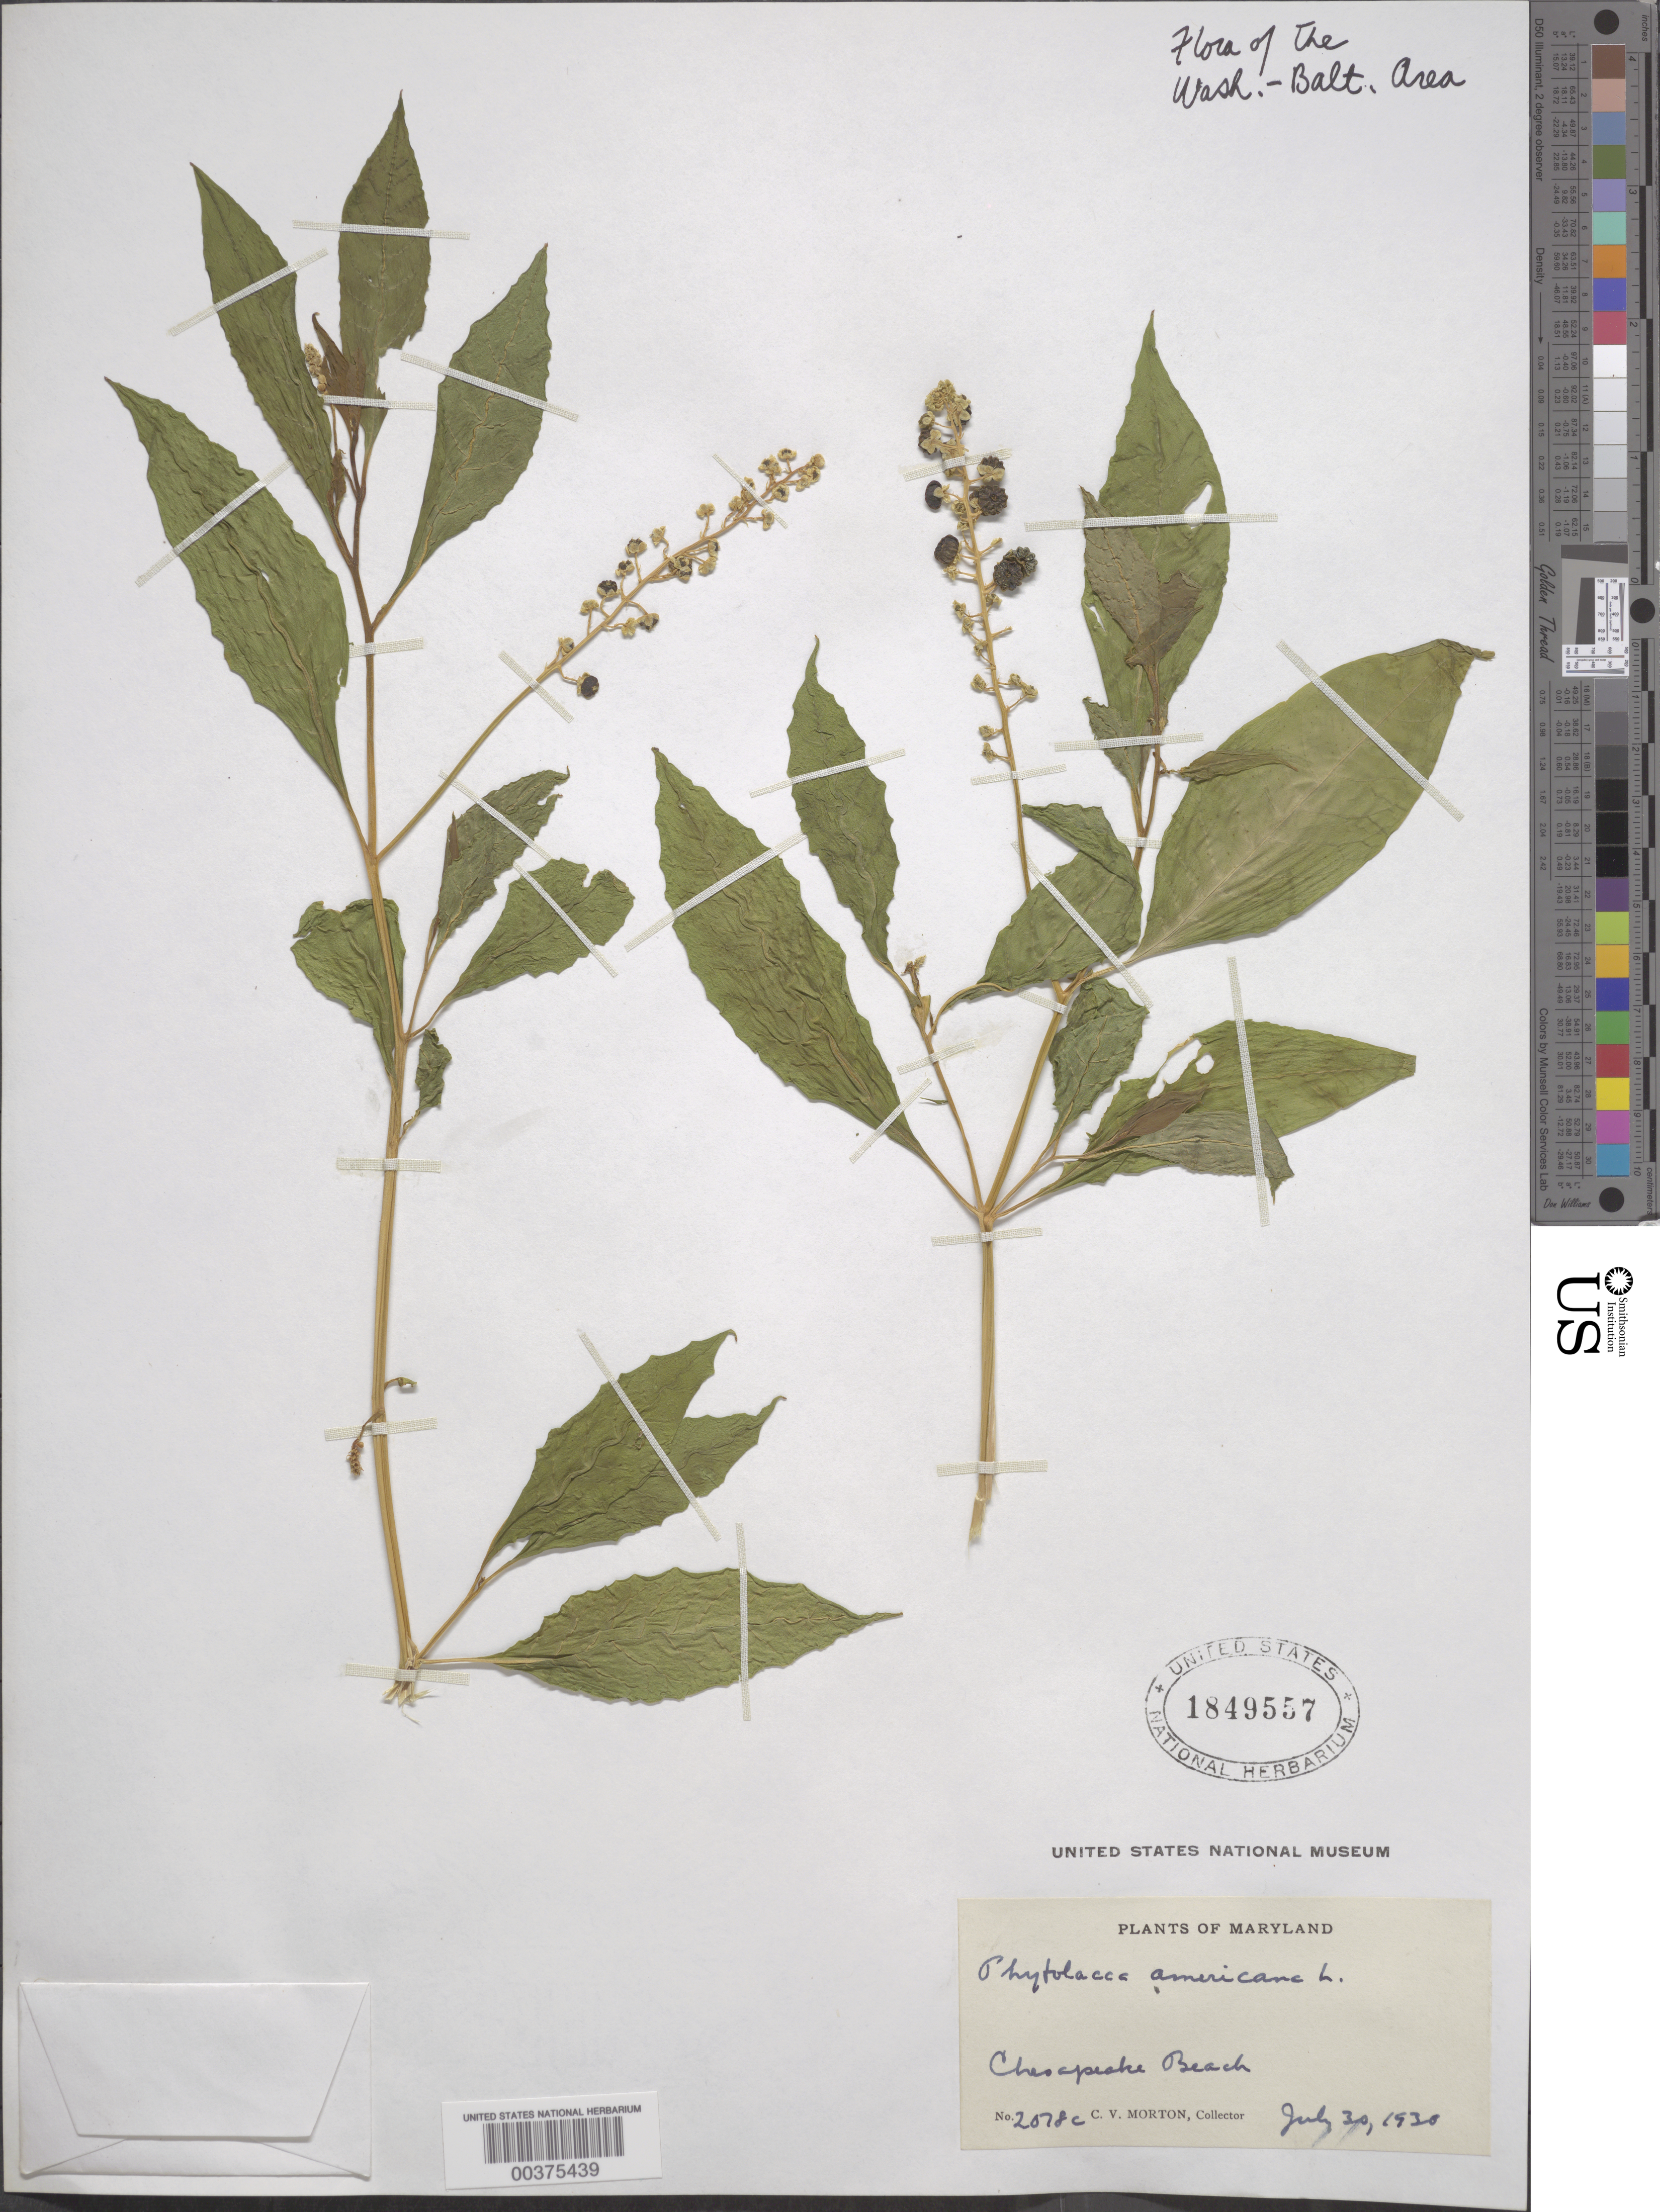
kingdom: Plantae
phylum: Tracheophyta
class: Magnoliopsida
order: Caryophyllales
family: Phytolaccaceae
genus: Phytolacca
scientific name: Phytolacca americana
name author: L.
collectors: C. V. Morton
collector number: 2078C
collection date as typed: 30 Jul 1930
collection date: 1930-07-30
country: United States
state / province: Maryland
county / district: Calvert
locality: Chesapeake Beach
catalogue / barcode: US 1849557